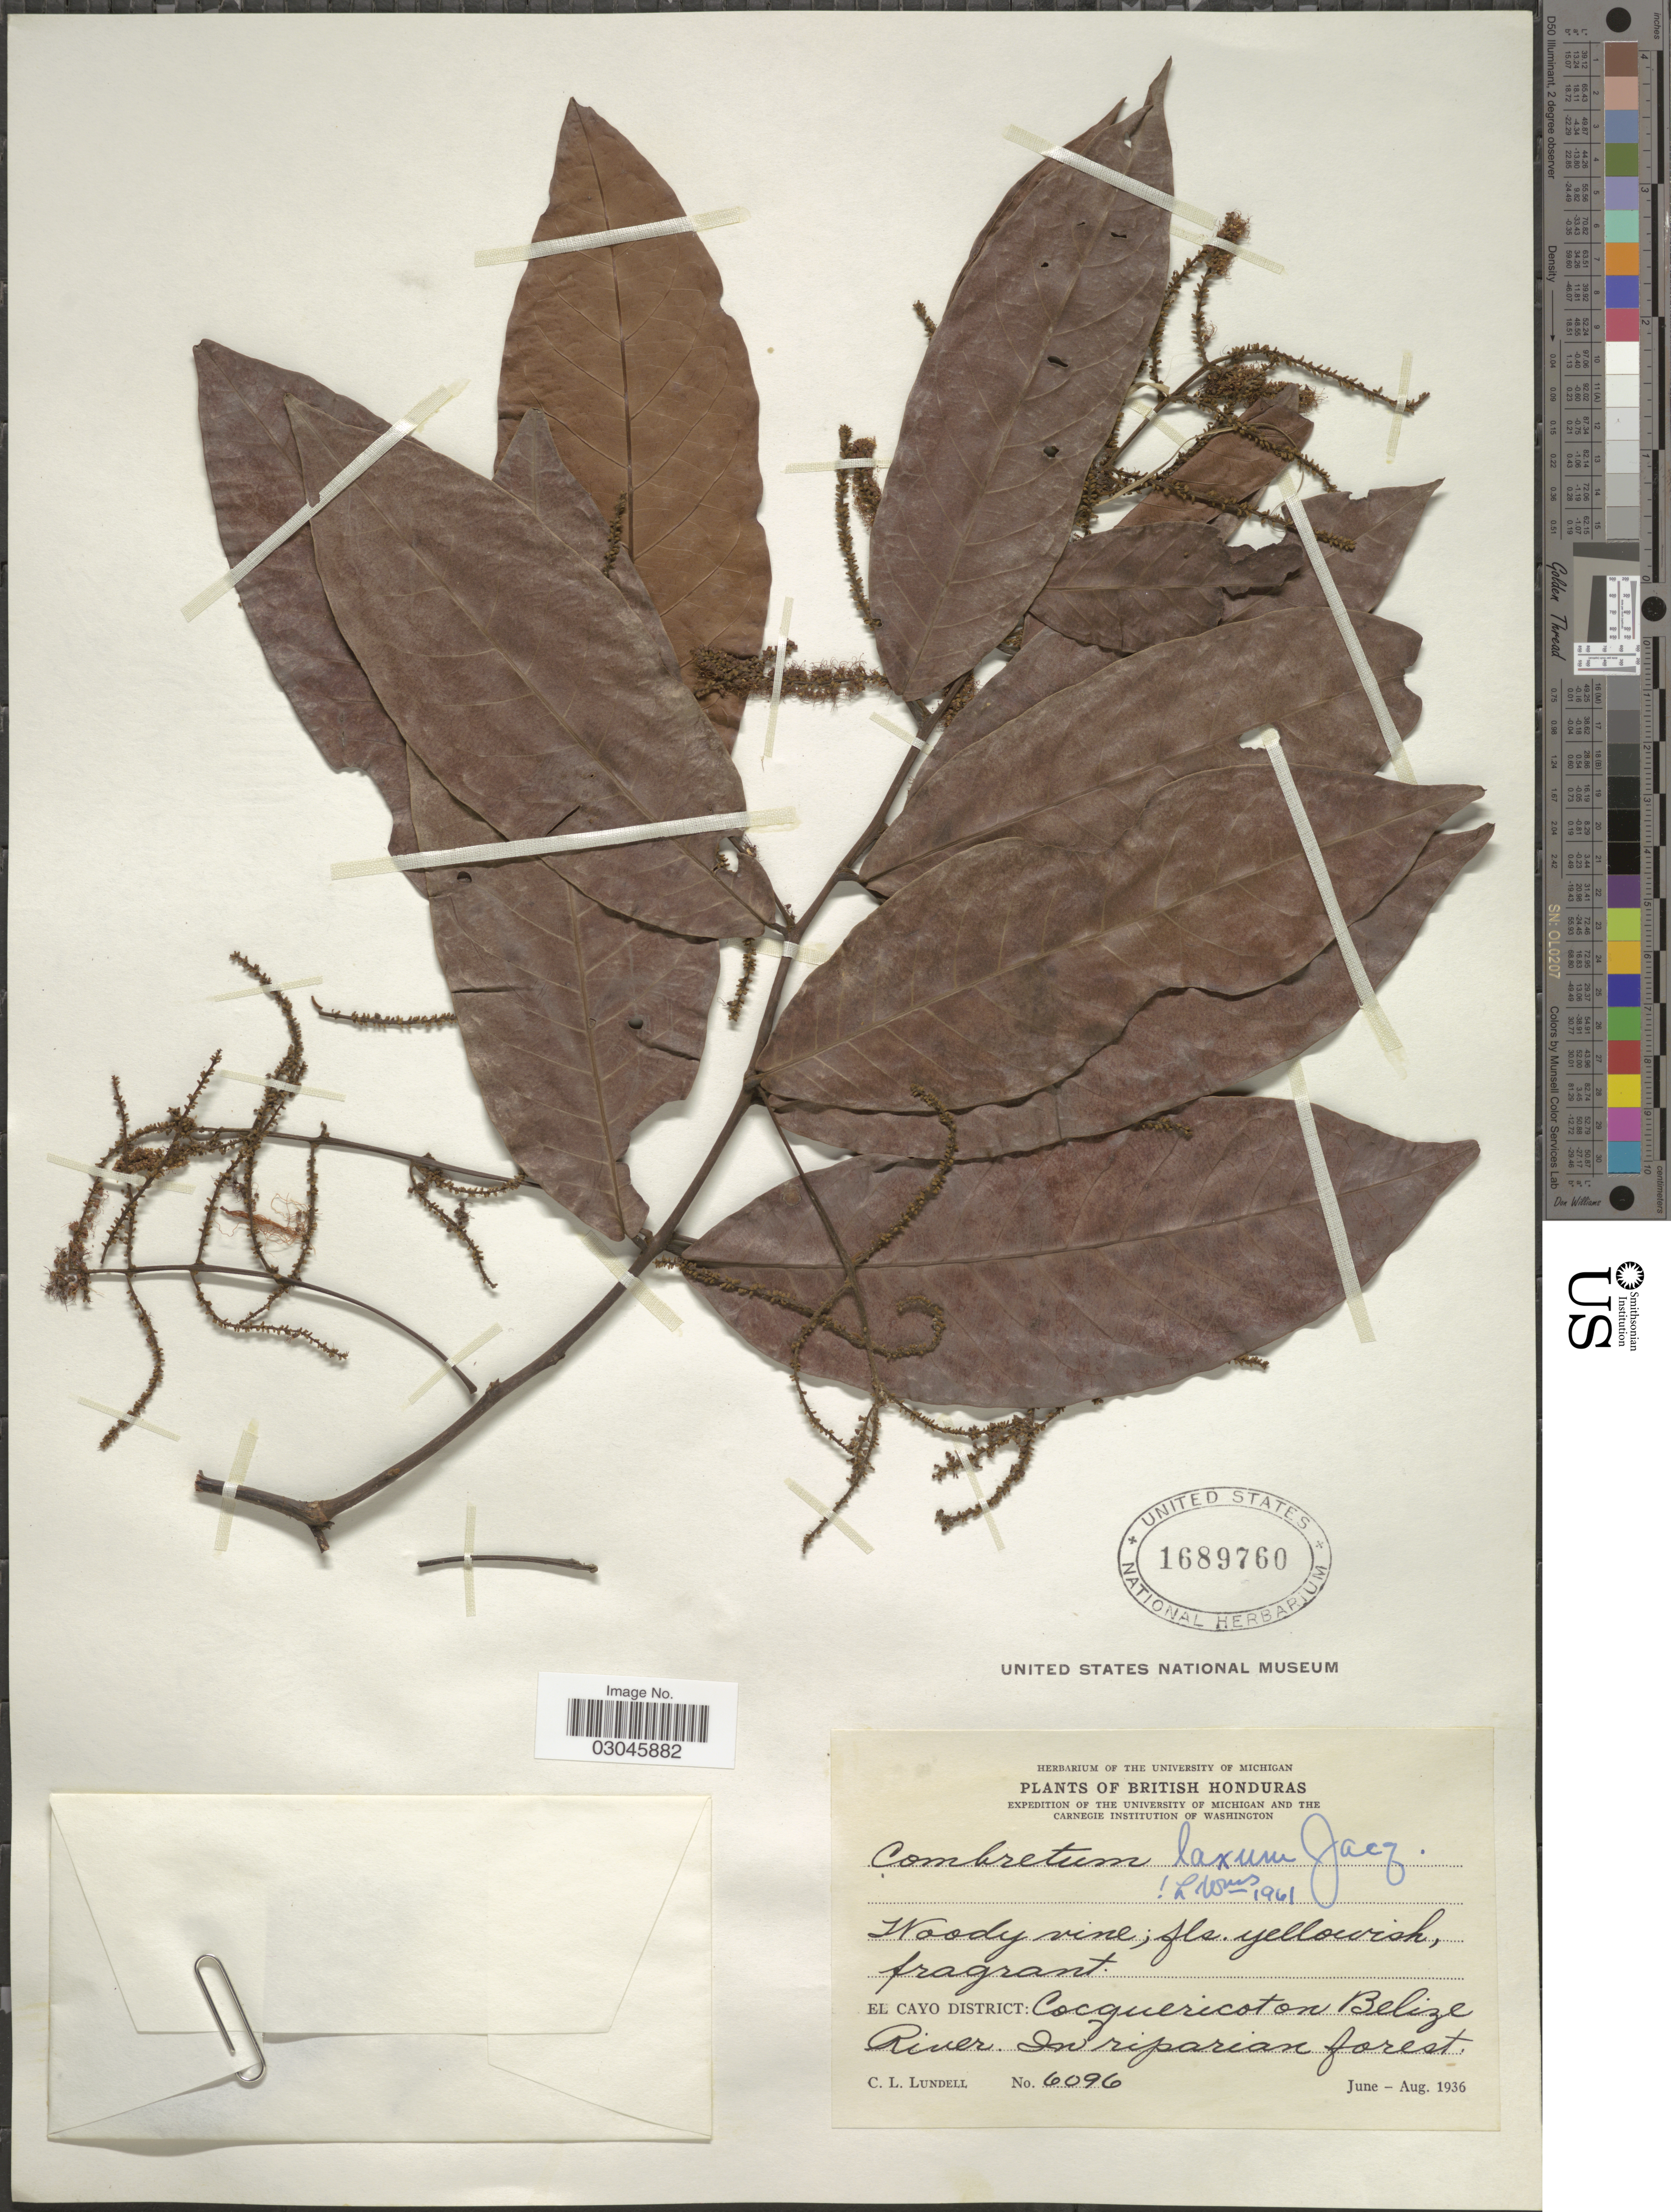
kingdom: Plantae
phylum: Tracheophyta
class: Magnoliopsida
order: Myrtales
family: Combretaceae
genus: Combretum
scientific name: Combretum laxum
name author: Jacq.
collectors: C. L. Lundell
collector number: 6096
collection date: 1936-06/1936-08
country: Belize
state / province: Cayo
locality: British Honduras. El Cayo District: Cocquericoton Belize River.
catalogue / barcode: US 1689760